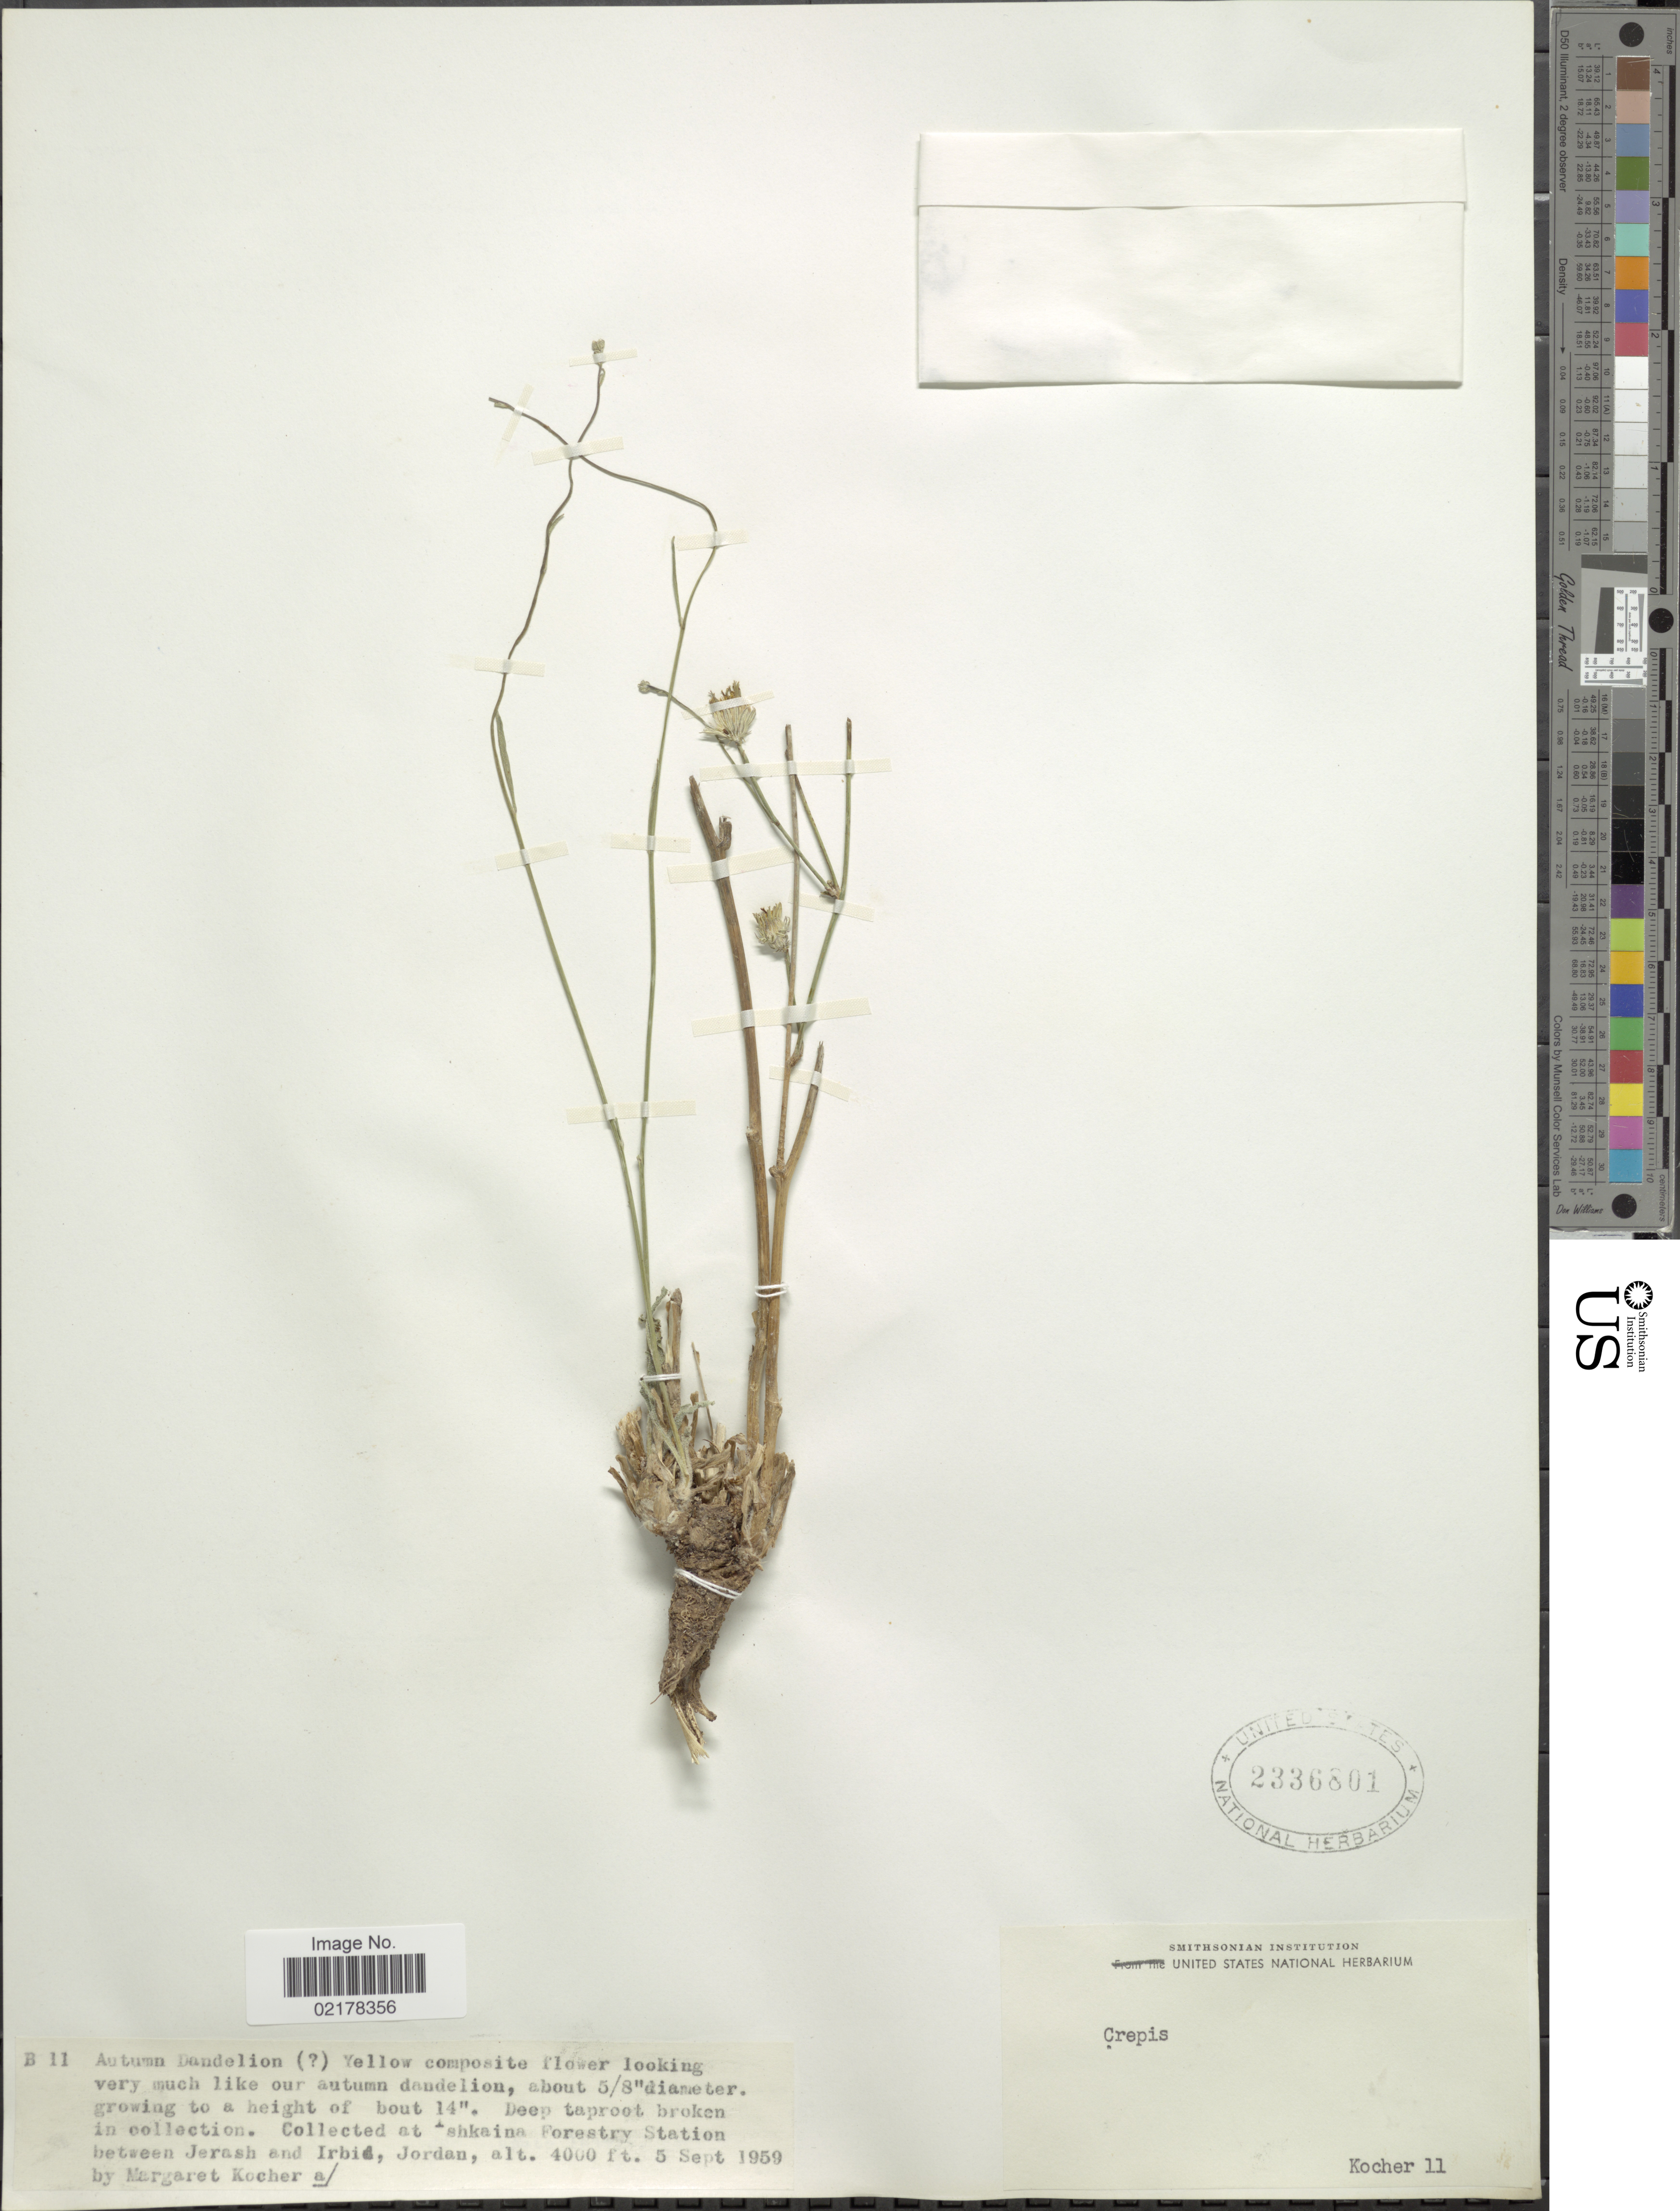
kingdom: Plantae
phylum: Tracheophyta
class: Magnoliopsida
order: Asterales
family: Asteraceae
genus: Crepis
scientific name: Crepis sp.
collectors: M. Kocher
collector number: B11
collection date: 1959-09-05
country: Jordan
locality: Shkaina Forestry Station between Jerash and Irbid,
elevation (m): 1219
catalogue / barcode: US 2336801